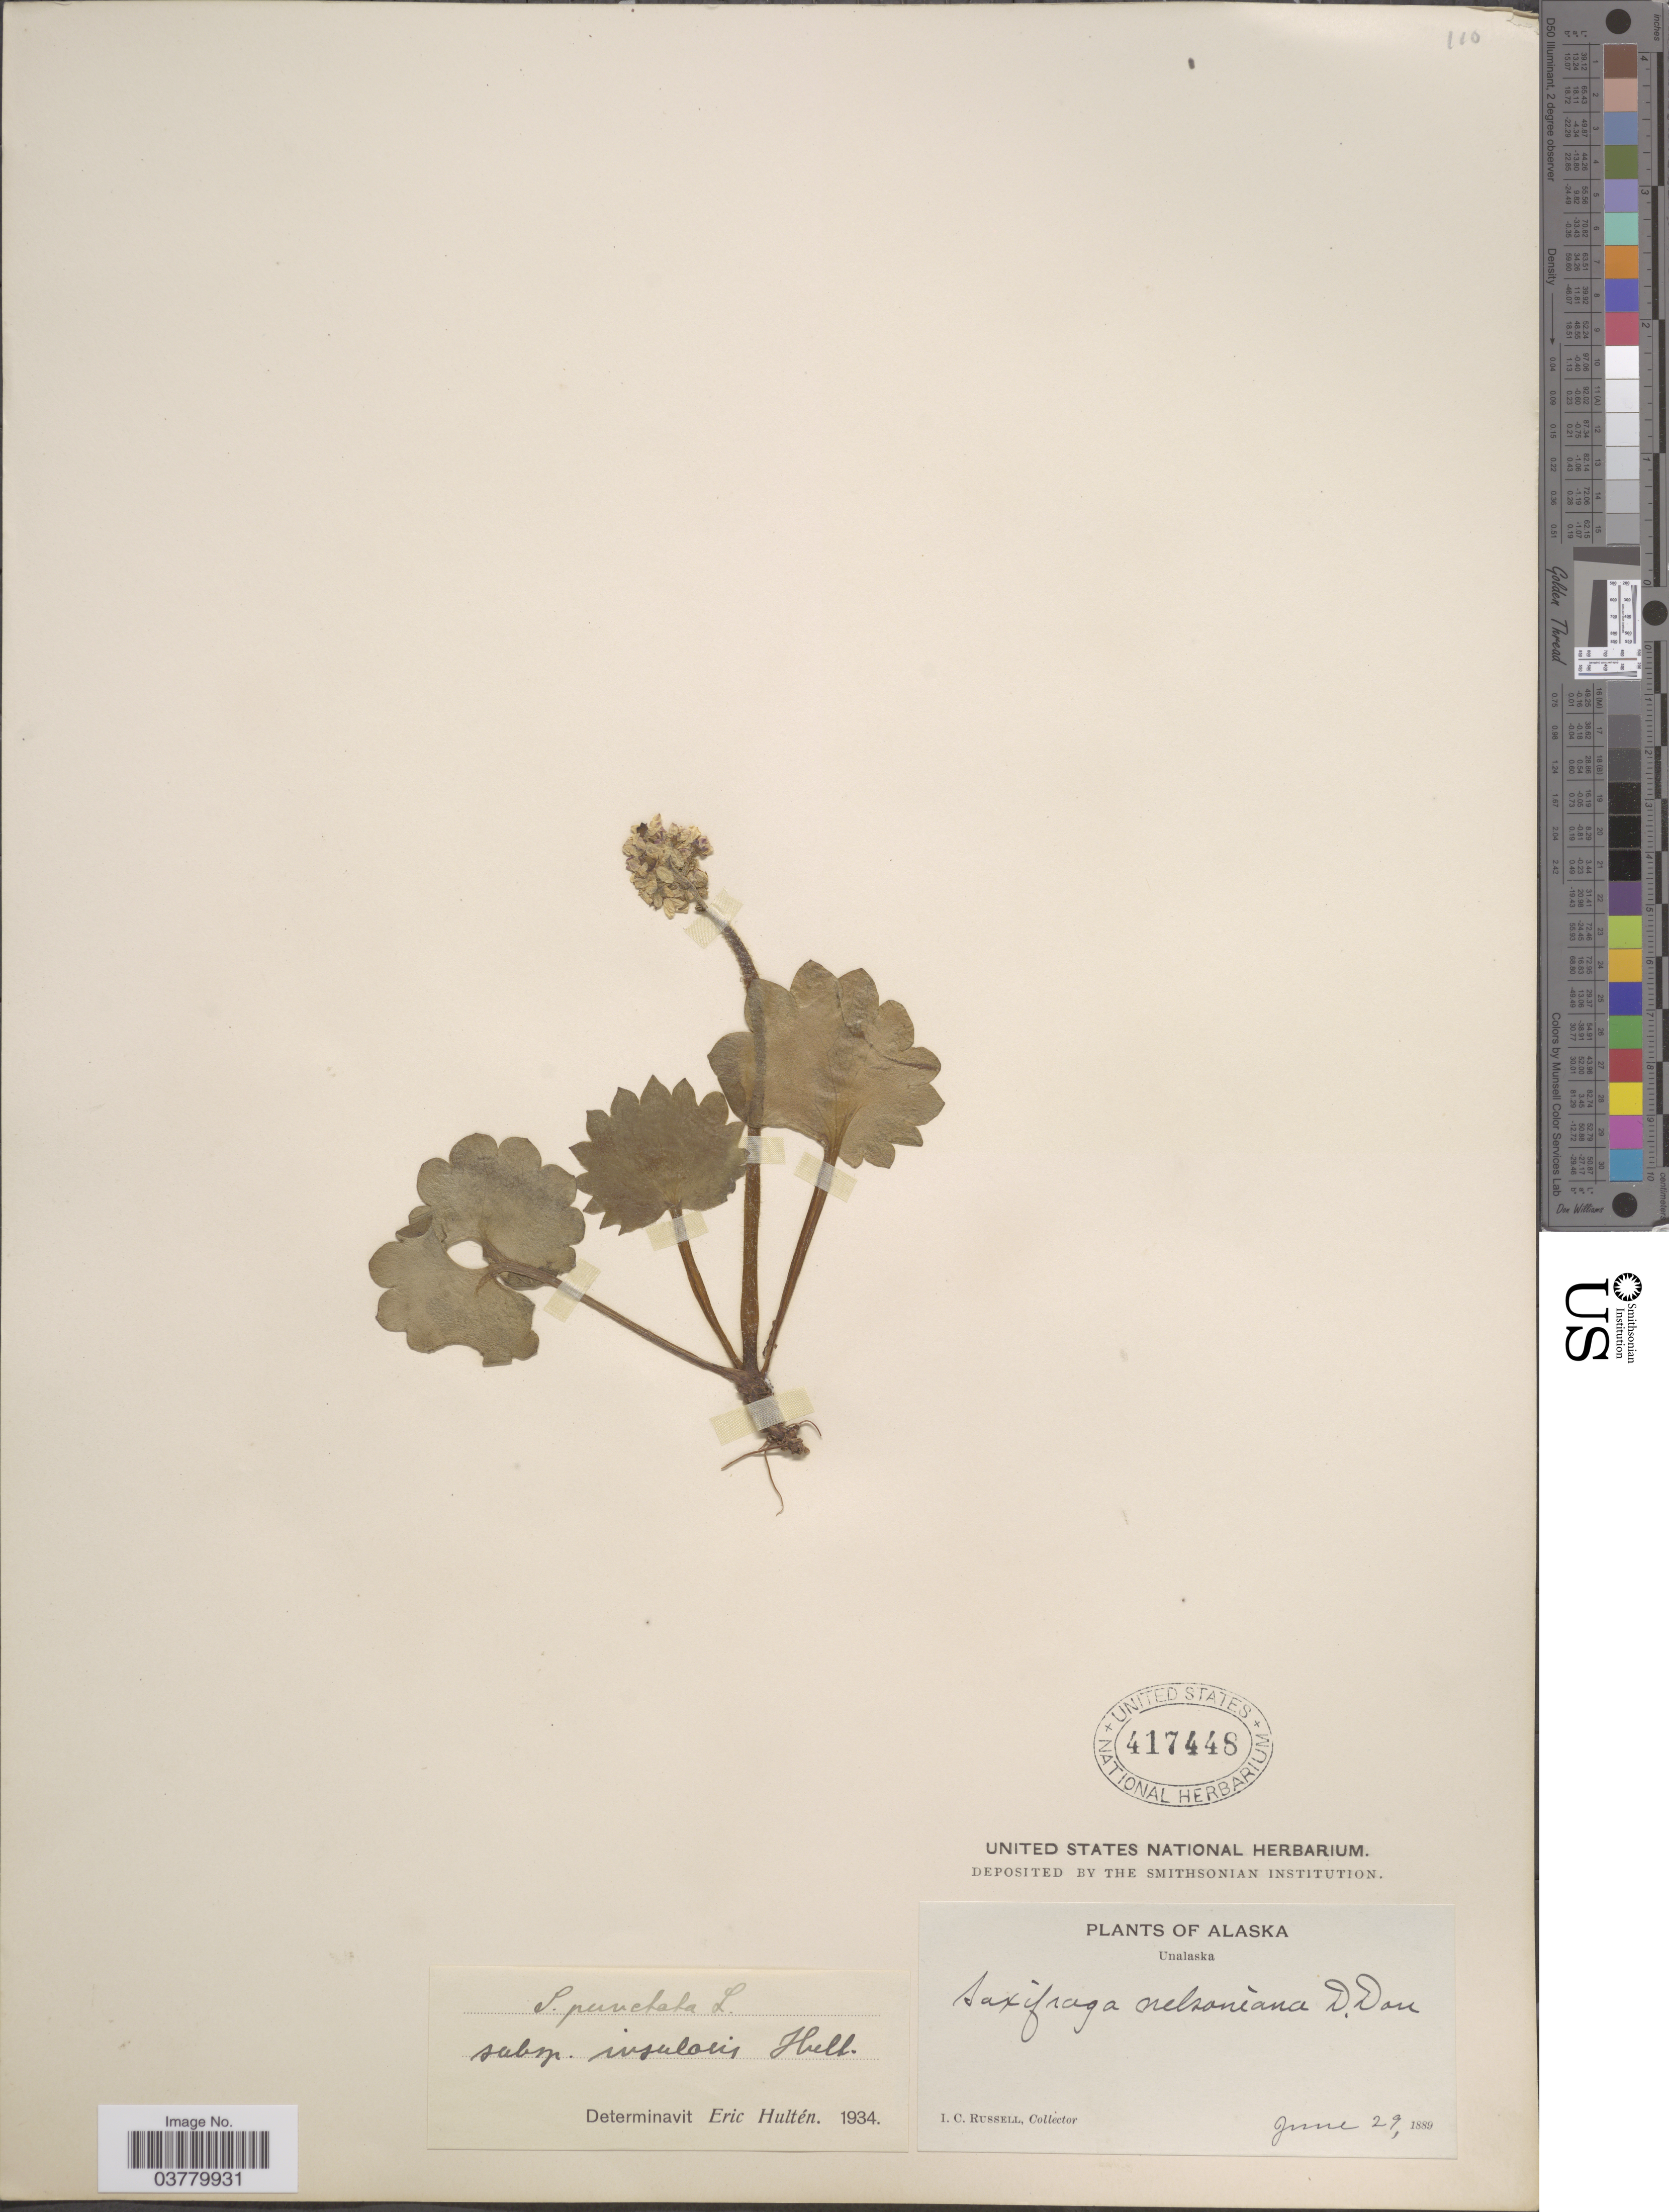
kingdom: Plantae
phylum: Tracheophyta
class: Magnoliopsida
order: Saxifragales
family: Saxifragaceae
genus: Micranthes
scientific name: Micranthes nelsoniana var. insularis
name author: (Hultén) Gornall & H. Ohba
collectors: I. C. Russell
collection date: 1889-06-29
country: United States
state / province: Alaska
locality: Unalaska.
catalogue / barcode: US 417448